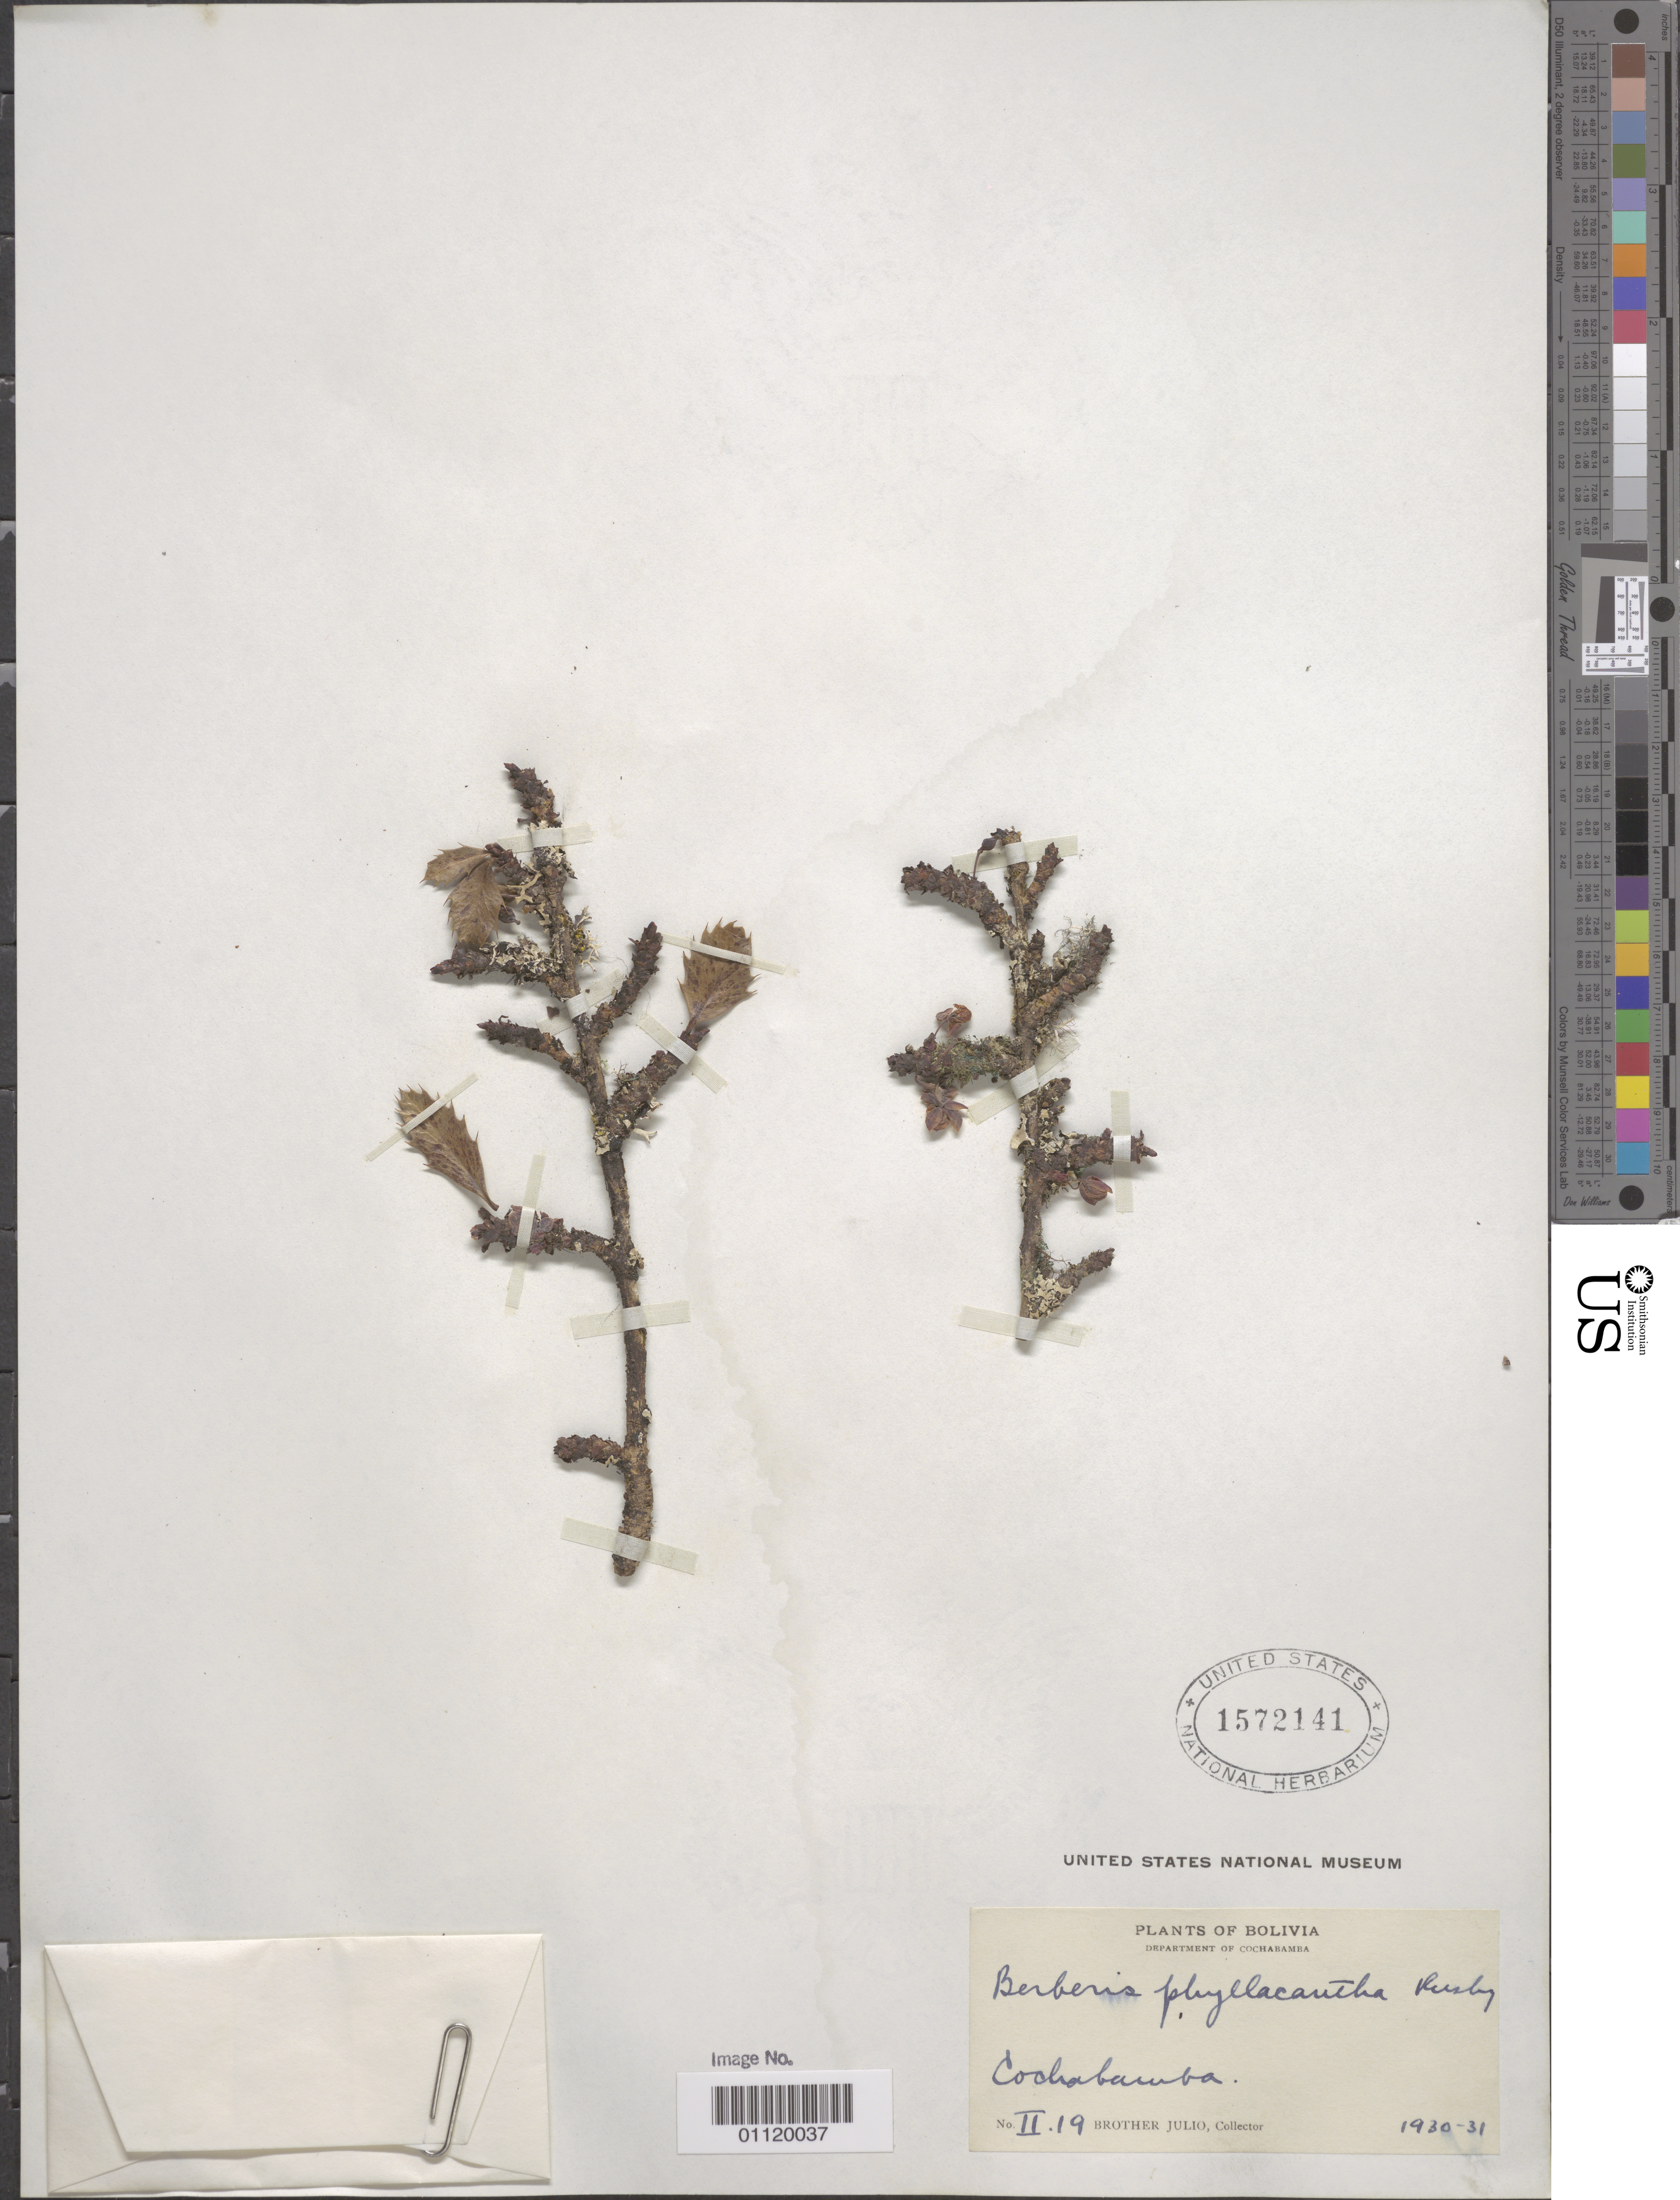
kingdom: Plantae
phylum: Tracheophyta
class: Magnoliopsida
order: Ranunculales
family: Berberidaceae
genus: Berberis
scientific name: Berberis phyllacantha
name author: Rusby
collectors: Bro. Julio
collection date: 1919-02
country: Bolivia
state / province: Cochabamba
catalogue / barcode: US 1572141